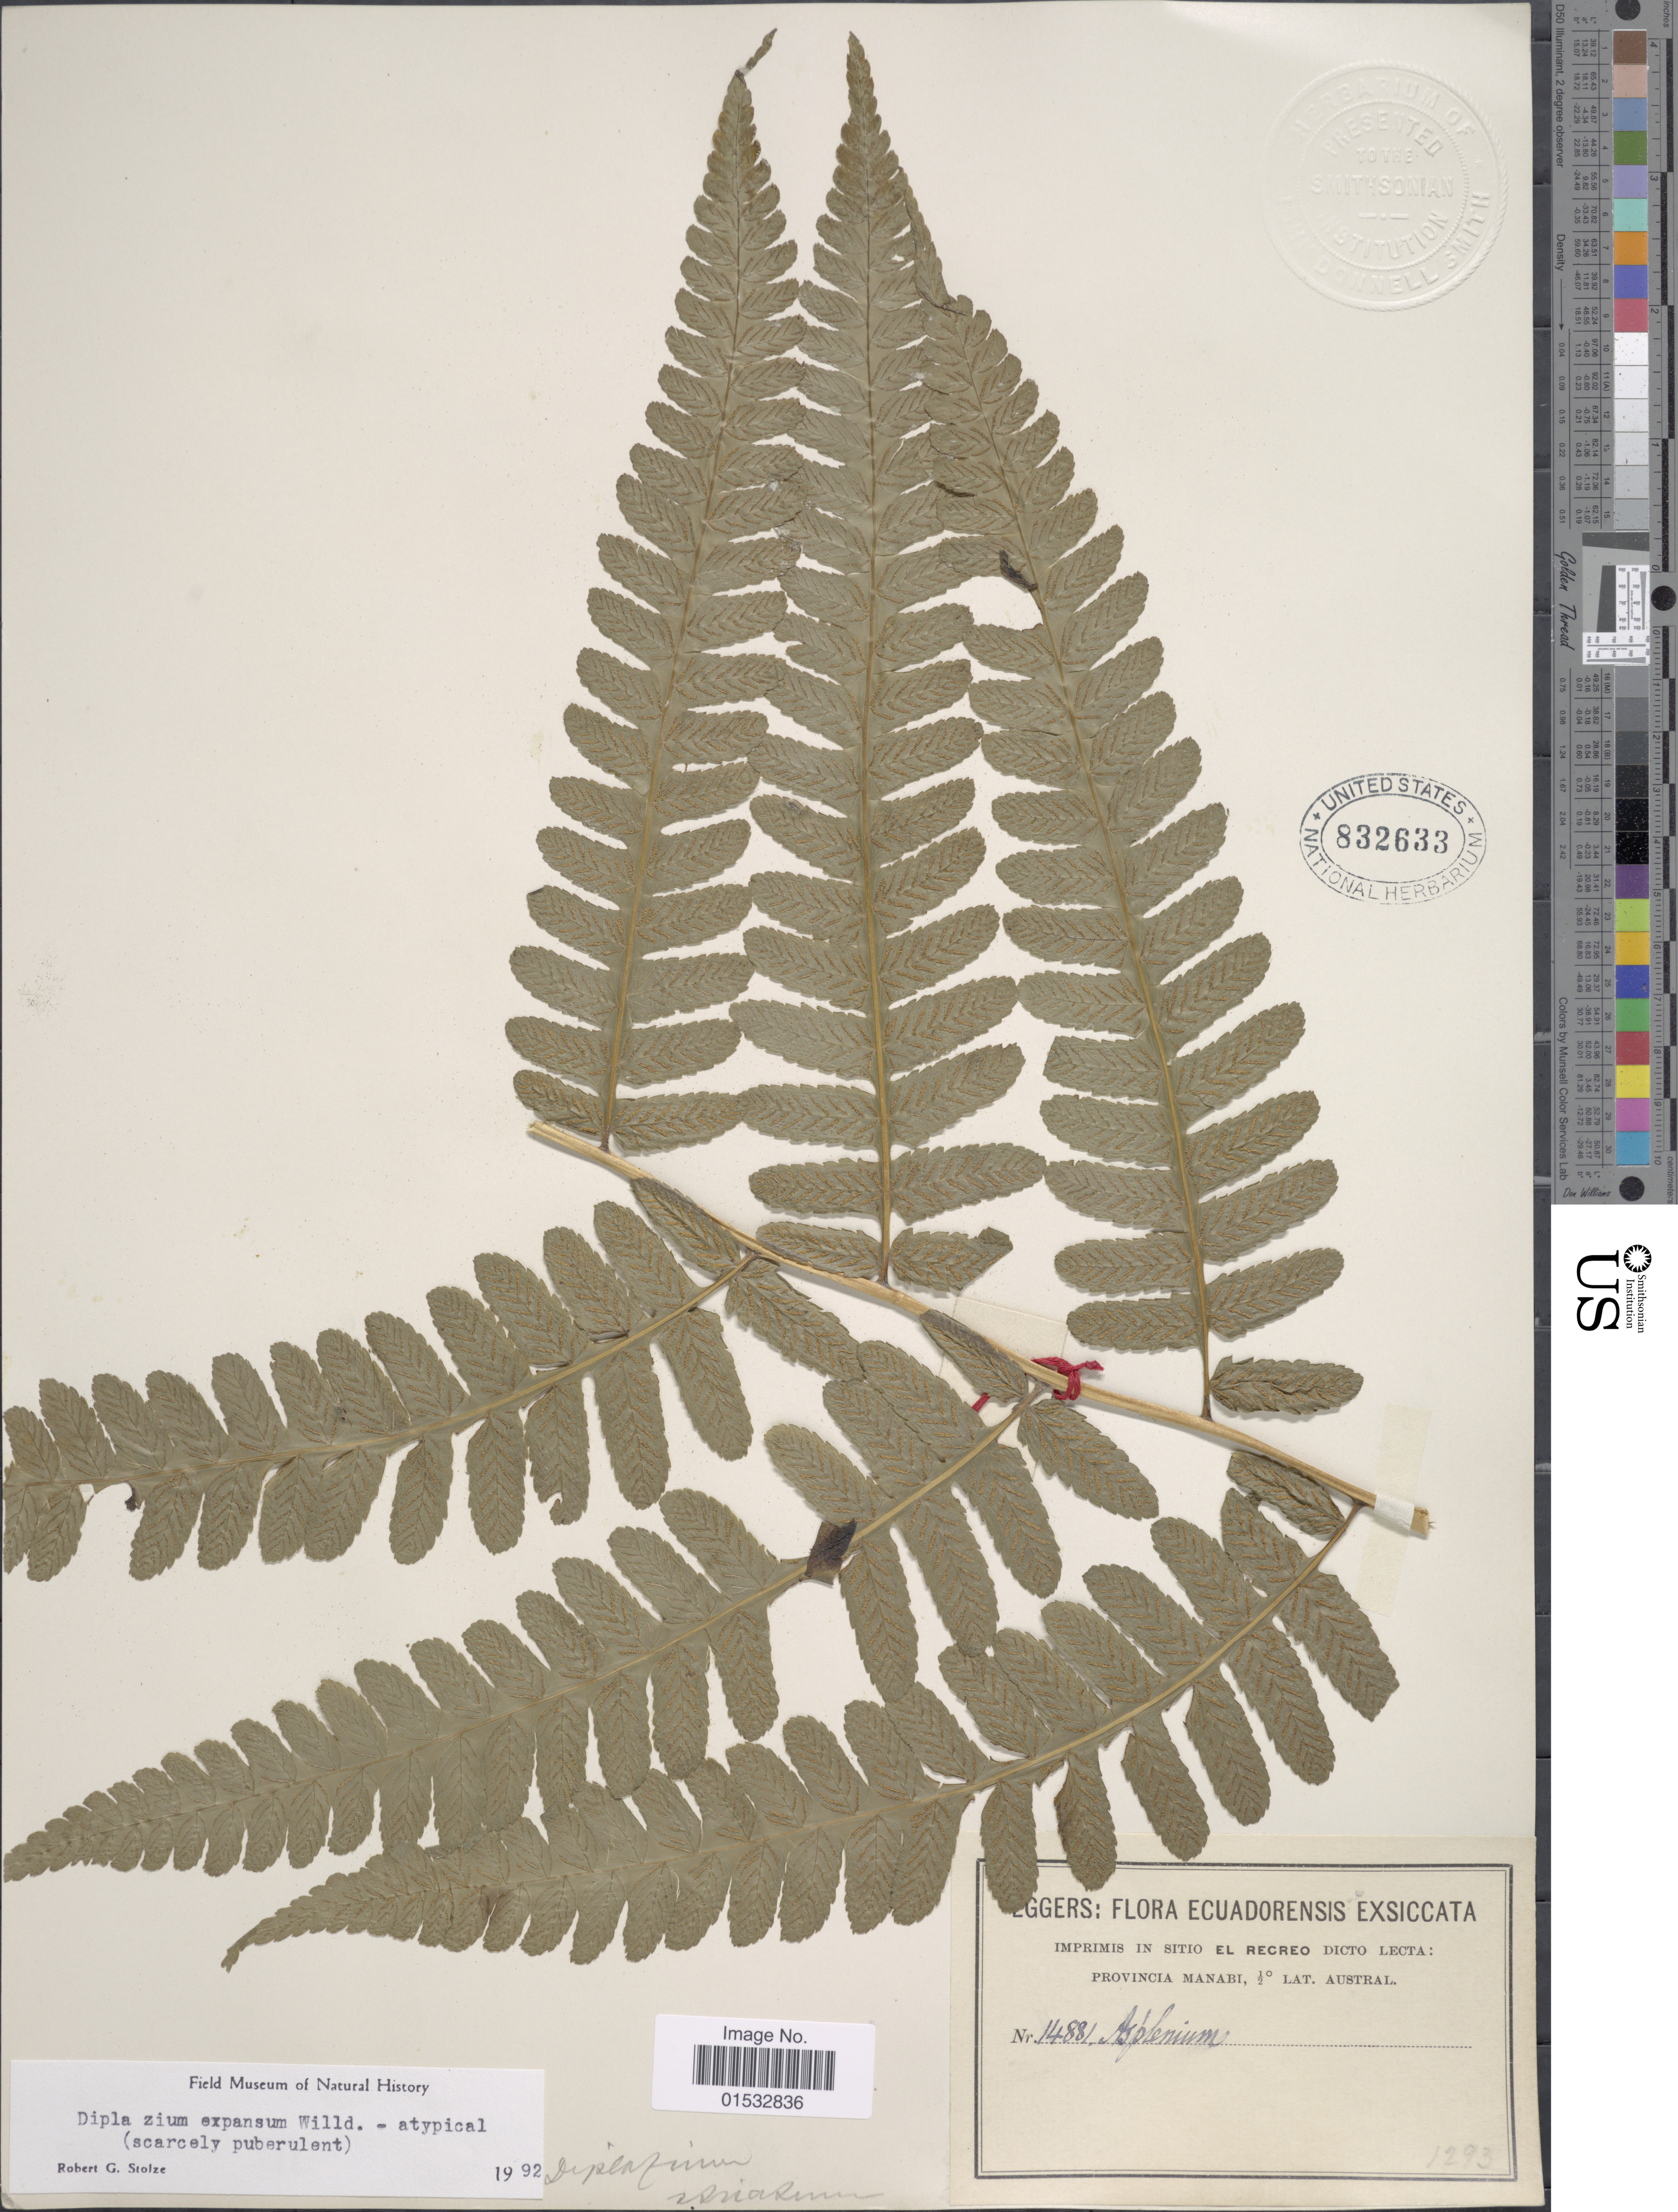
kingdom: Plantae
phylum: Tracheophyta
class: Polypodiopsida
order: Polypodiales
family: Athyriaceae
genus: Diplazium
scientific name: Diplazium expansum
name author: Willd.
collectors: -. Eggers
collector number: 14881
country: Ecuador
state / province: Manabí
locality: Imprim in Sitio El Recreo Dicto Lecta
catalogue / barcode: US 832633